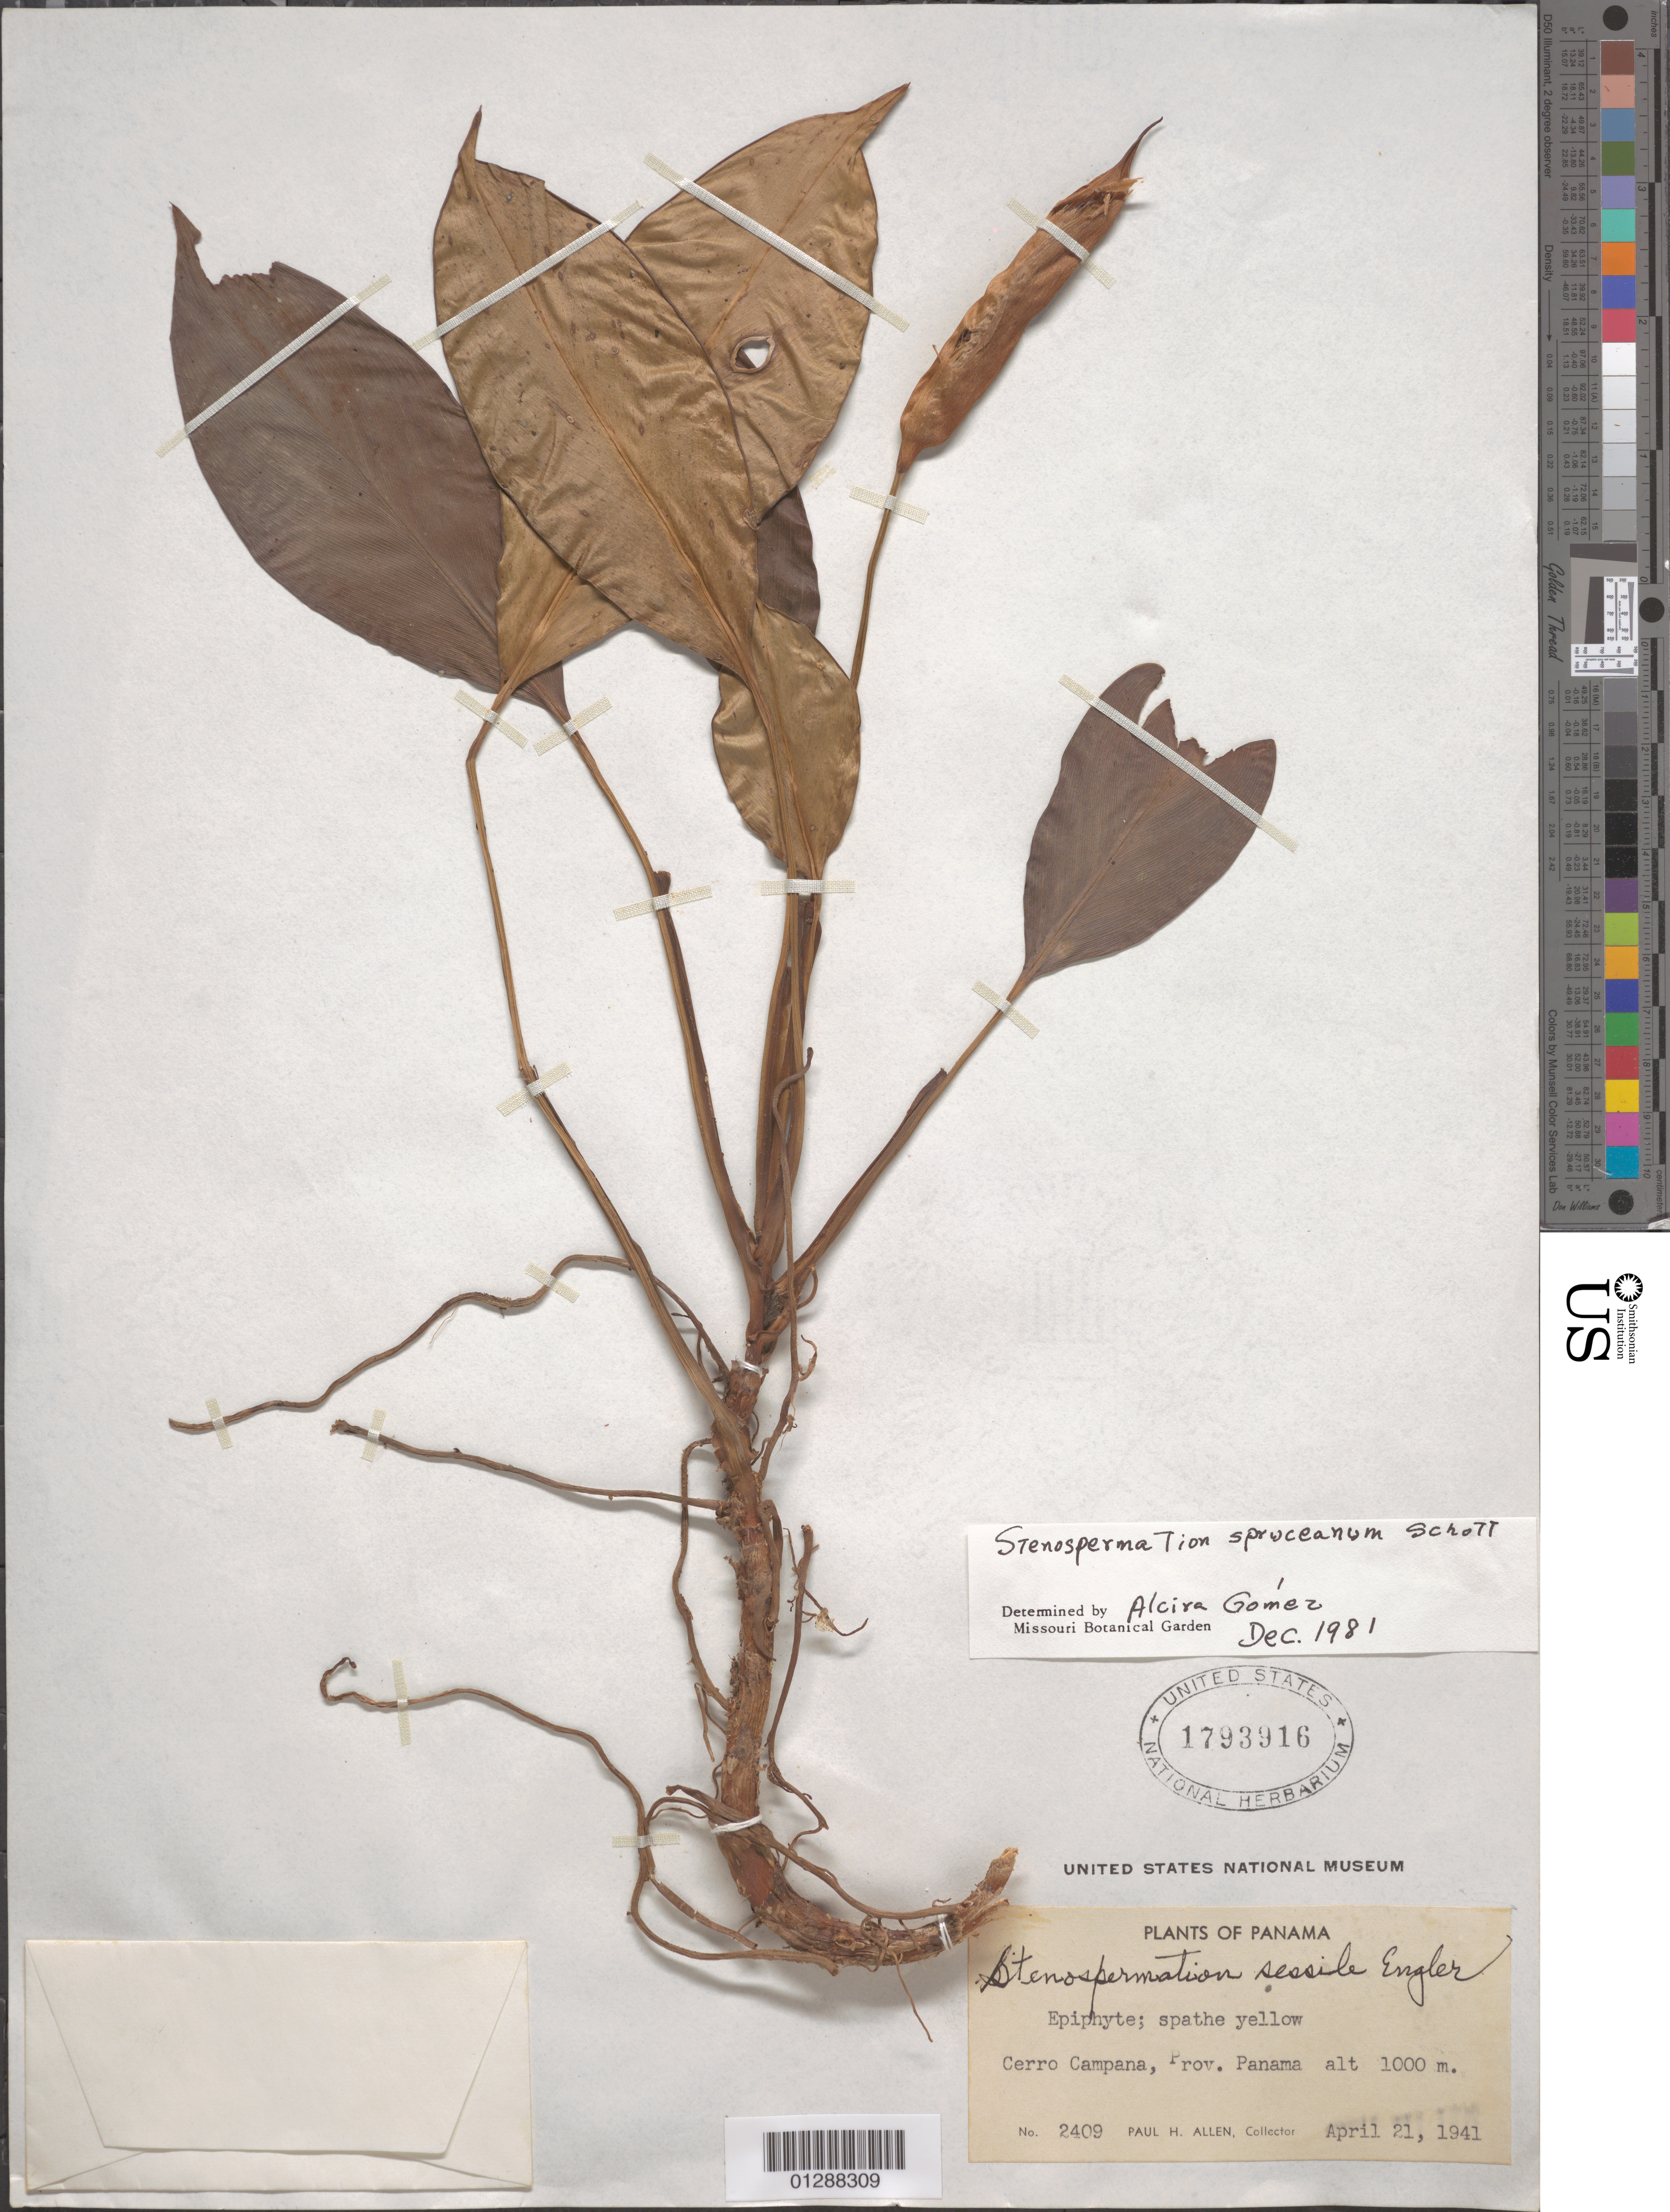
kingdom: Plantae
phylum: Tracheophyta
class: Liliopsida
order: Alismatales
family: Araceae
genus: Stenospermation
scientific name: Stenospermation spruceanum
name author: Schott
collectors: P. H. Allen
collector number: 2409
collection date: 1941-04-21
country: Panama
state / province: Panamá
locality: Cerro Campana.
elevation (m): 1000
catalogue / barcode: US 1793916